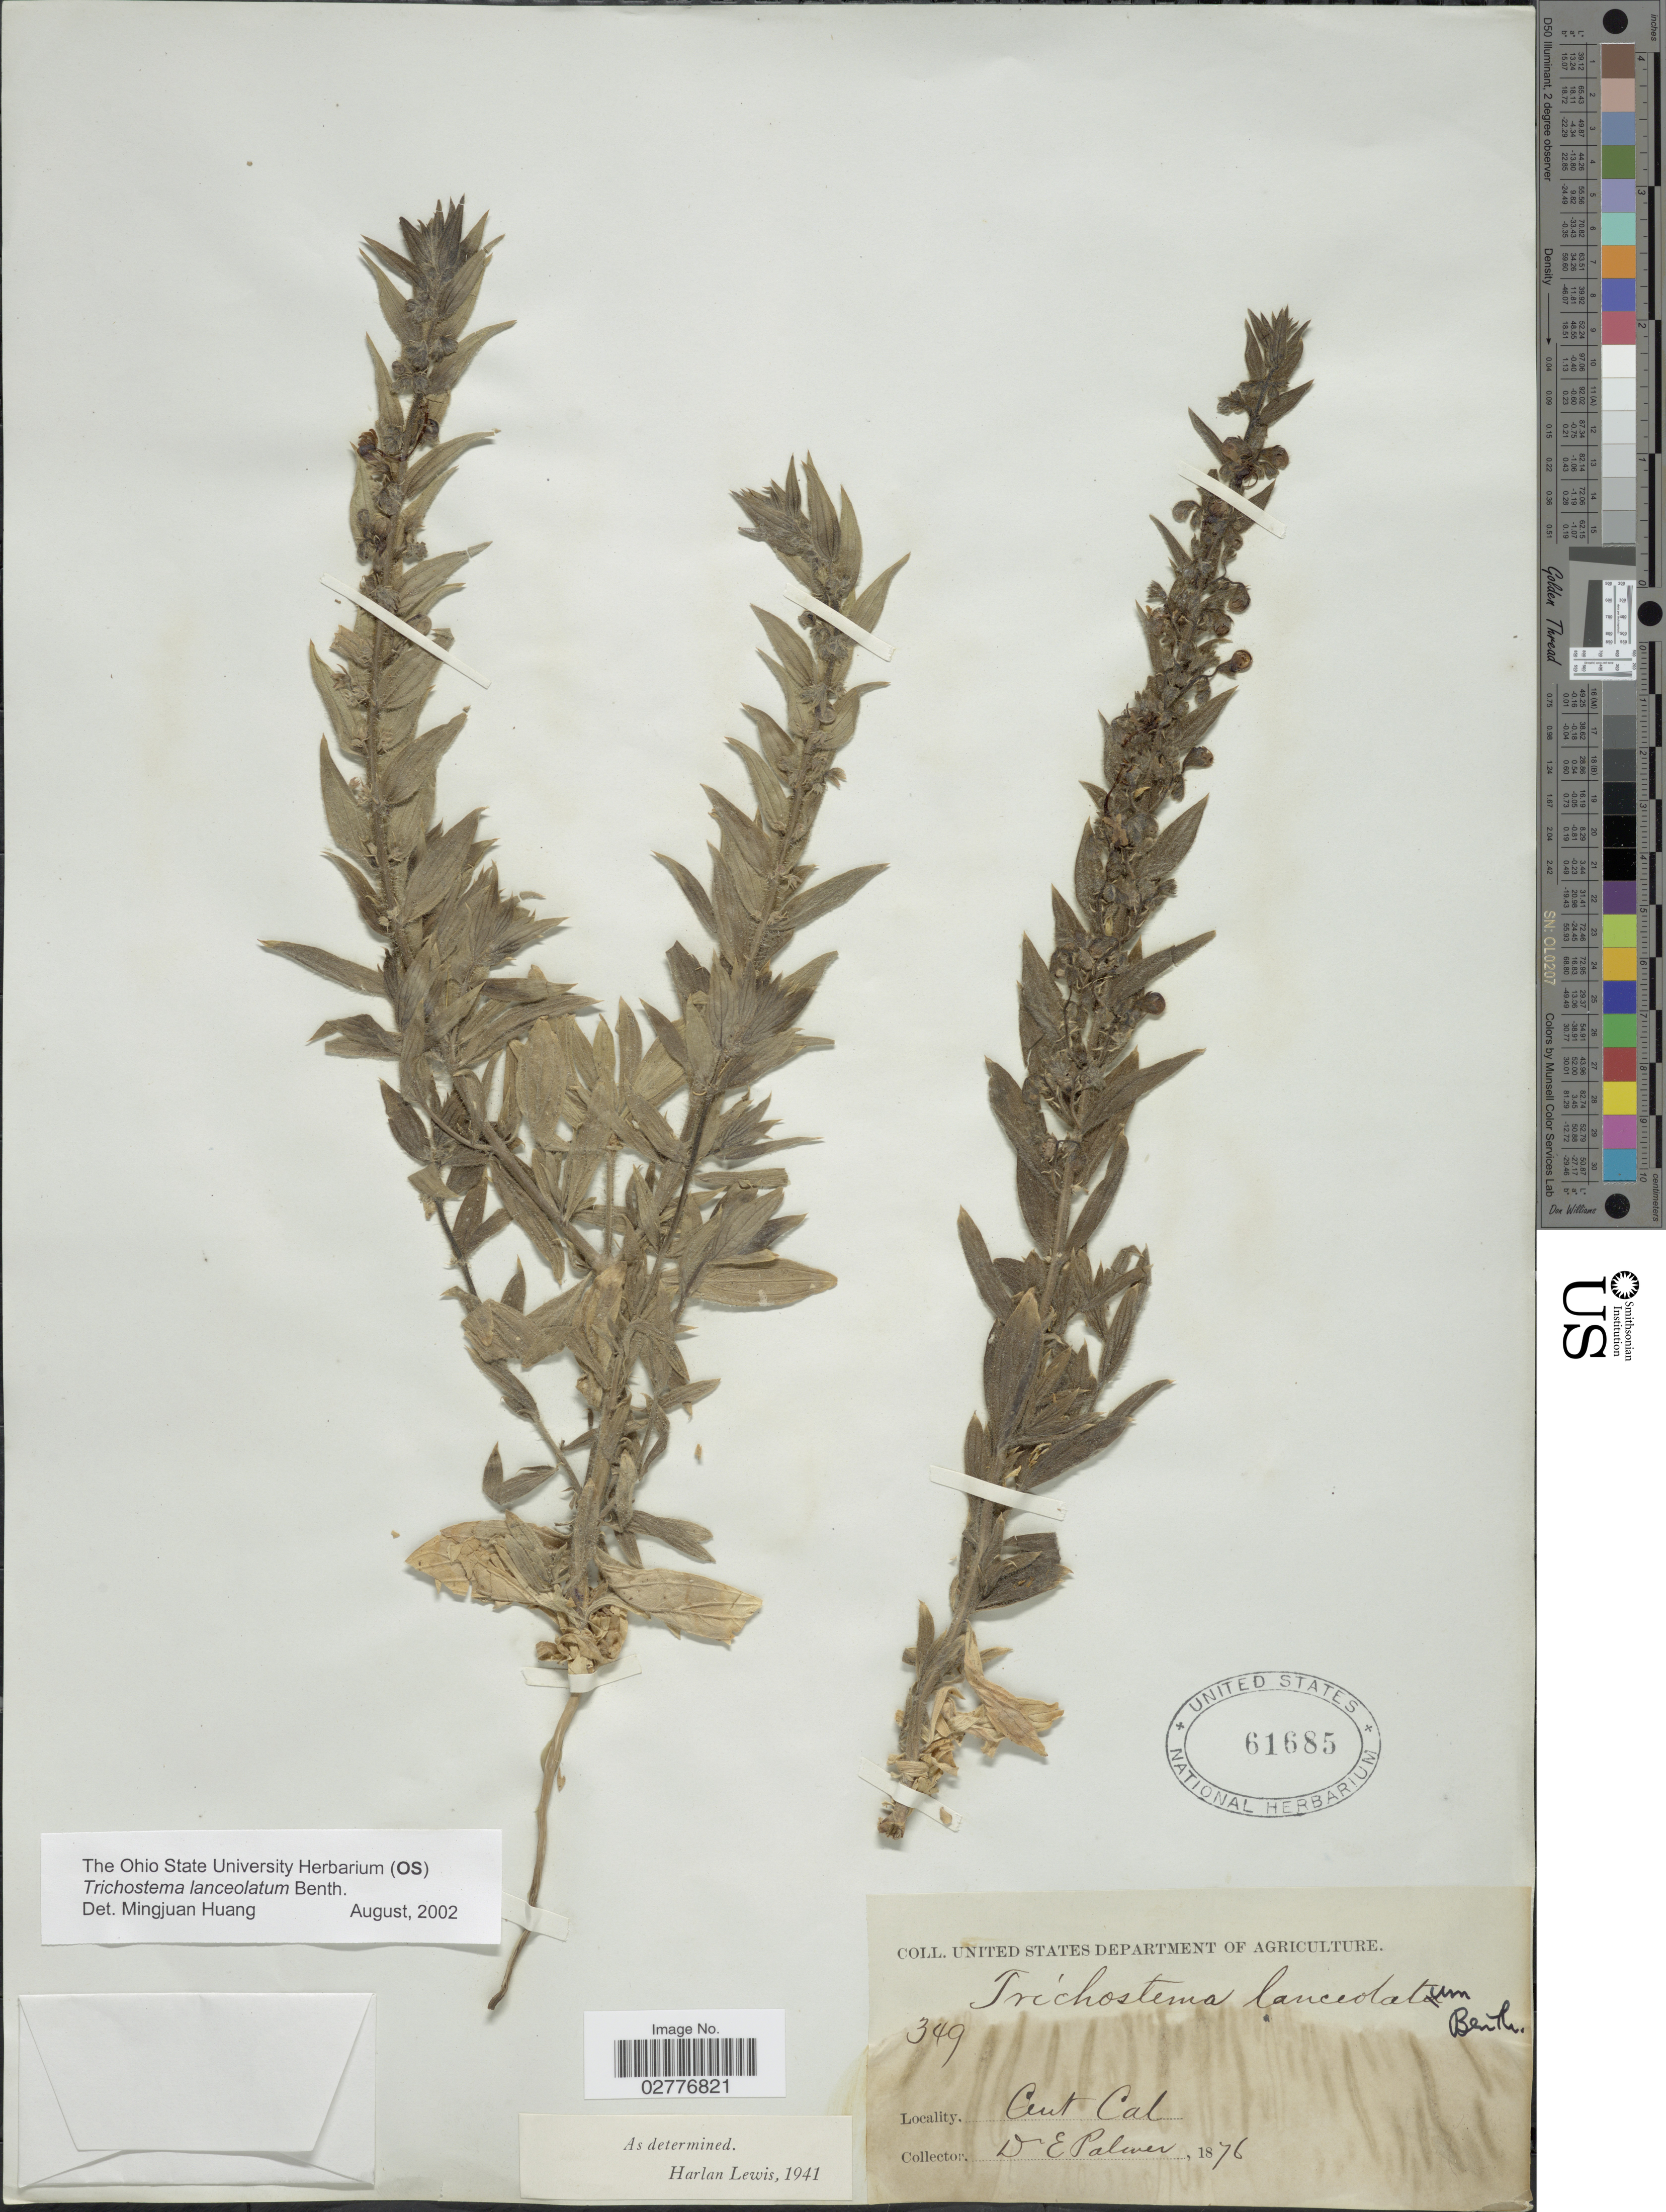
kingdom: Plantae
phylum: Tracheophyta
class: Magnoliopsida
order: Lamiales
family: Lamiaceae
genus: Trichostema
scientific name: Trichostema lanceolatum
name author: Benth.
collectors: E. Palmer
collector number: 349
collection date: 1876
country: United States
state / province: California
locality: Cent Cal.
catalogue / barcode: US 61685